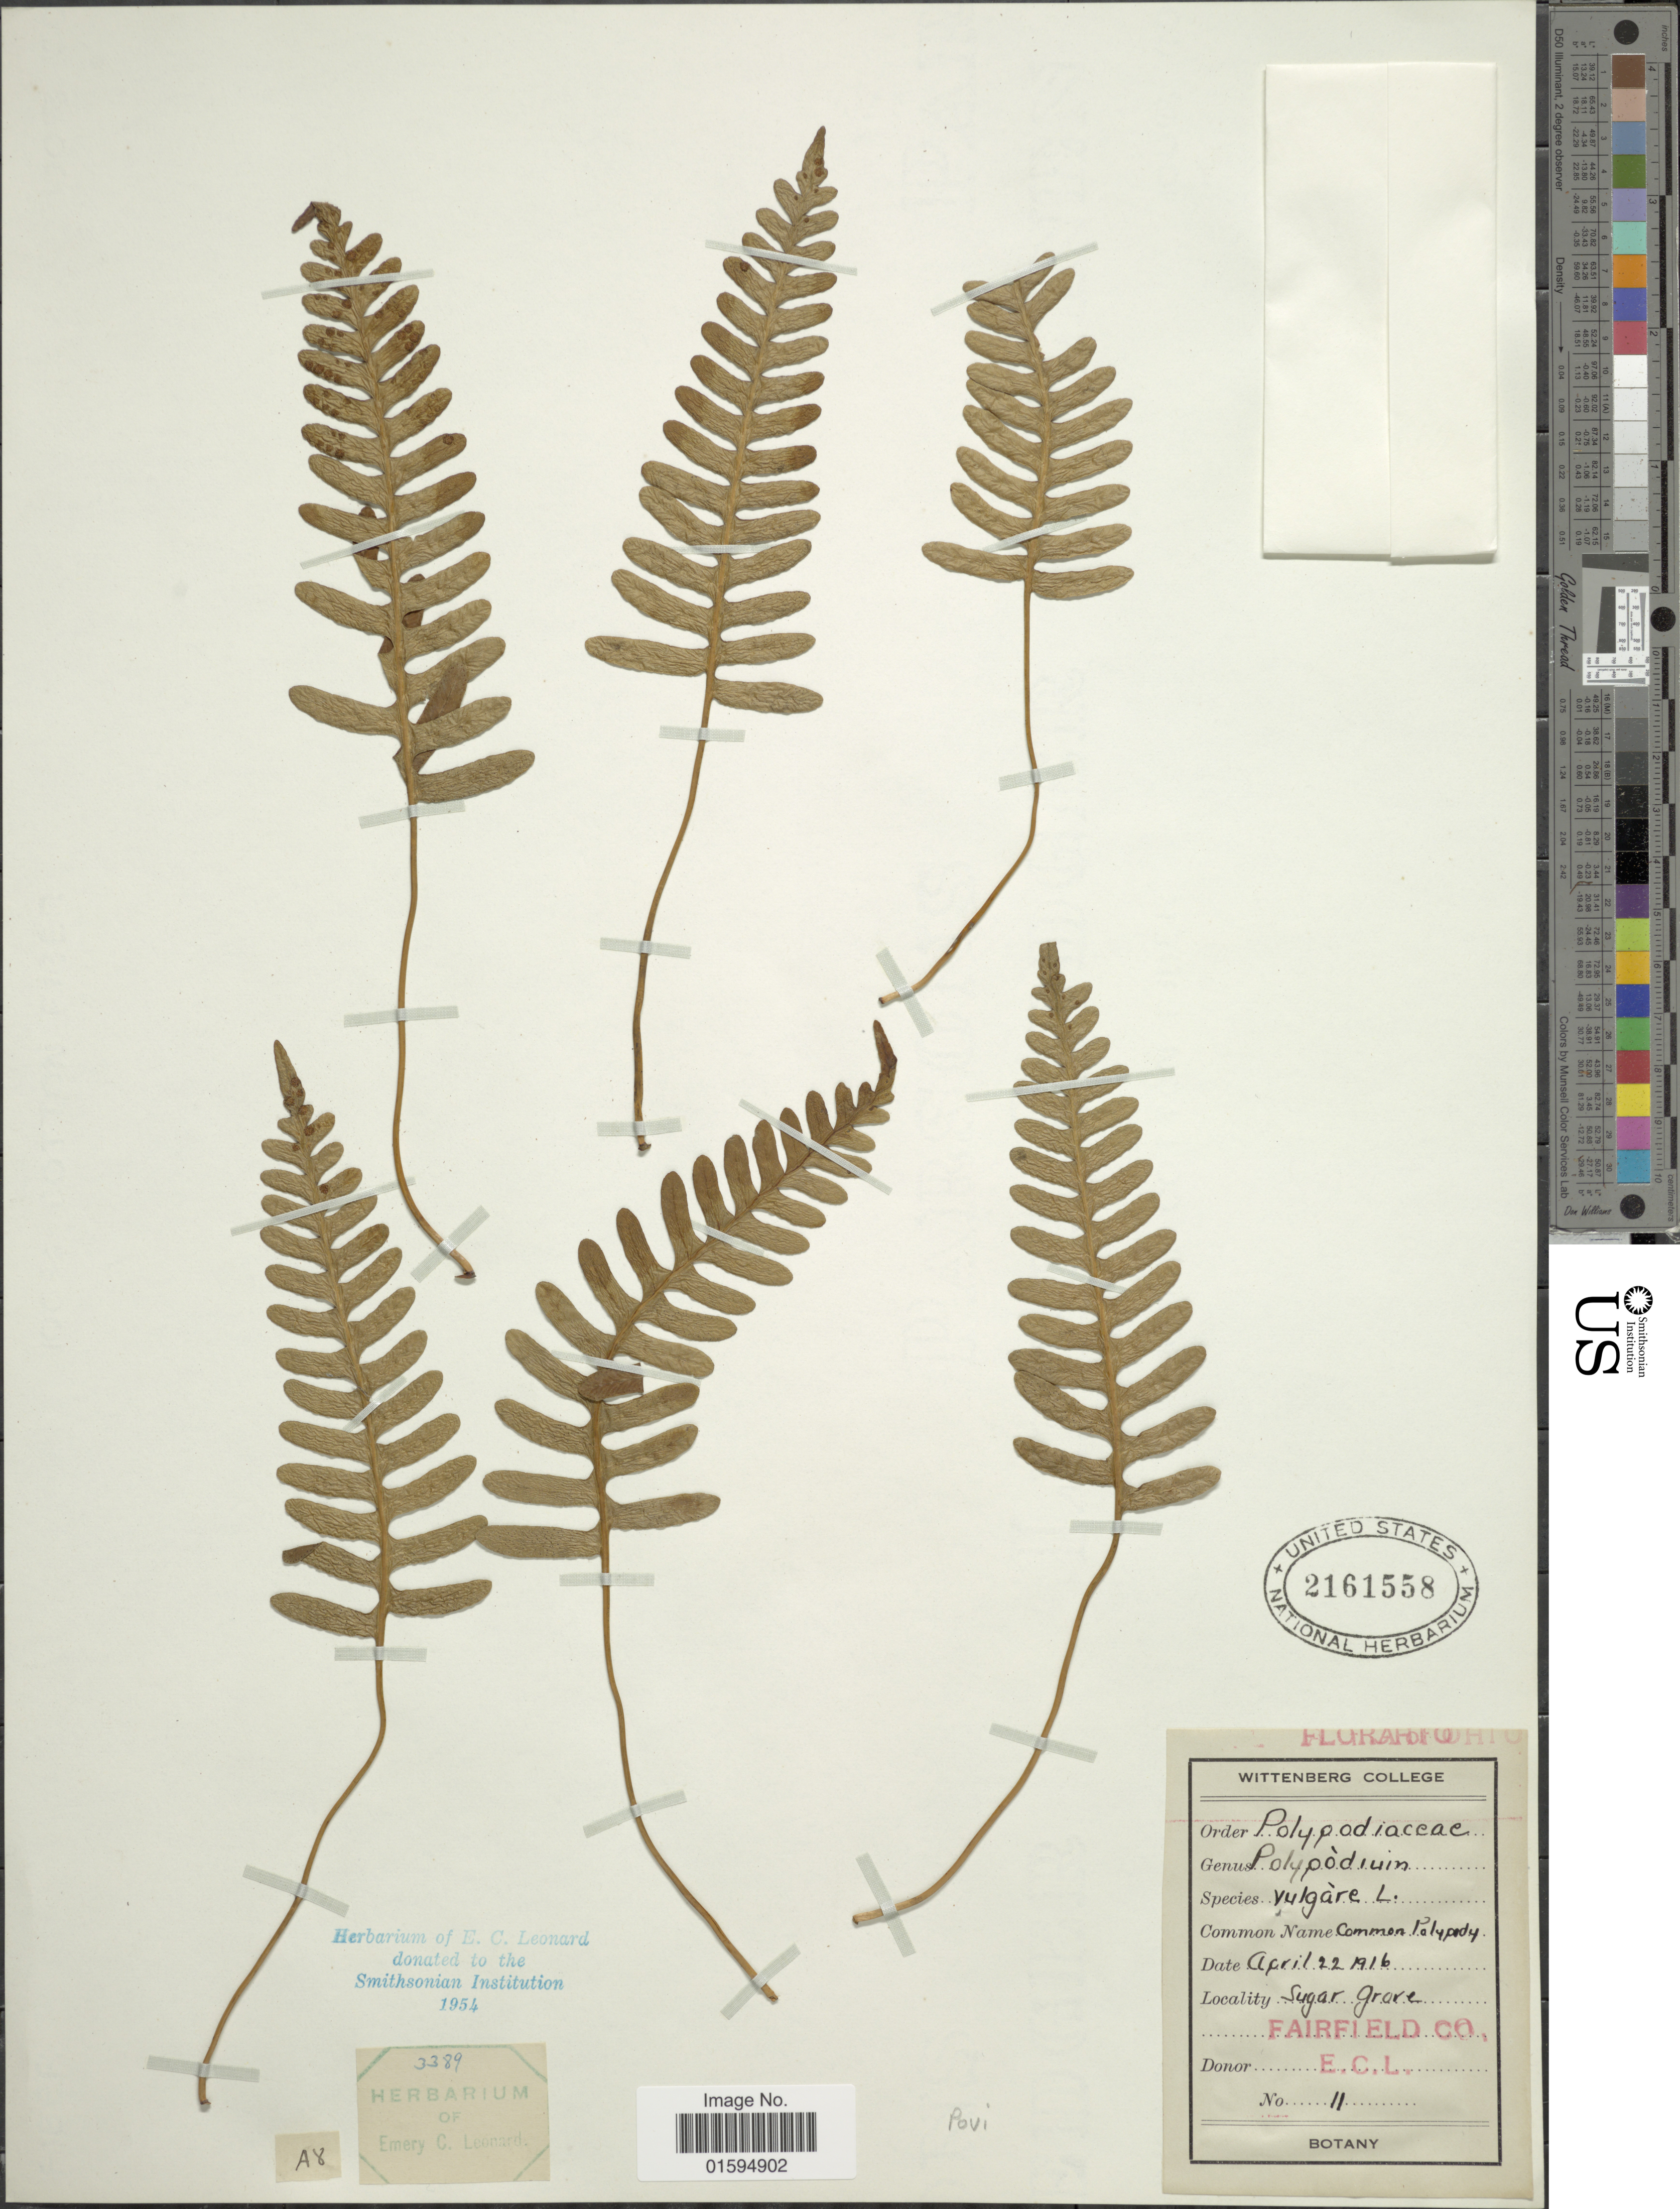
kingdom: Plantae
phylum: Tracheophyta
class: Polypodiopsida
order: Polypodiales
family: Polypodiaceae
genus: Polypodium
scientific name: Polypodium virginianum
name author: L.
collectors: E. C. Leonard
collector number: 11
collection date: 1916-04-22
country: United States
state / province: Ohio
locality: Sugar Grove, Fairfield Co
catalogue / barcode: US 2161558